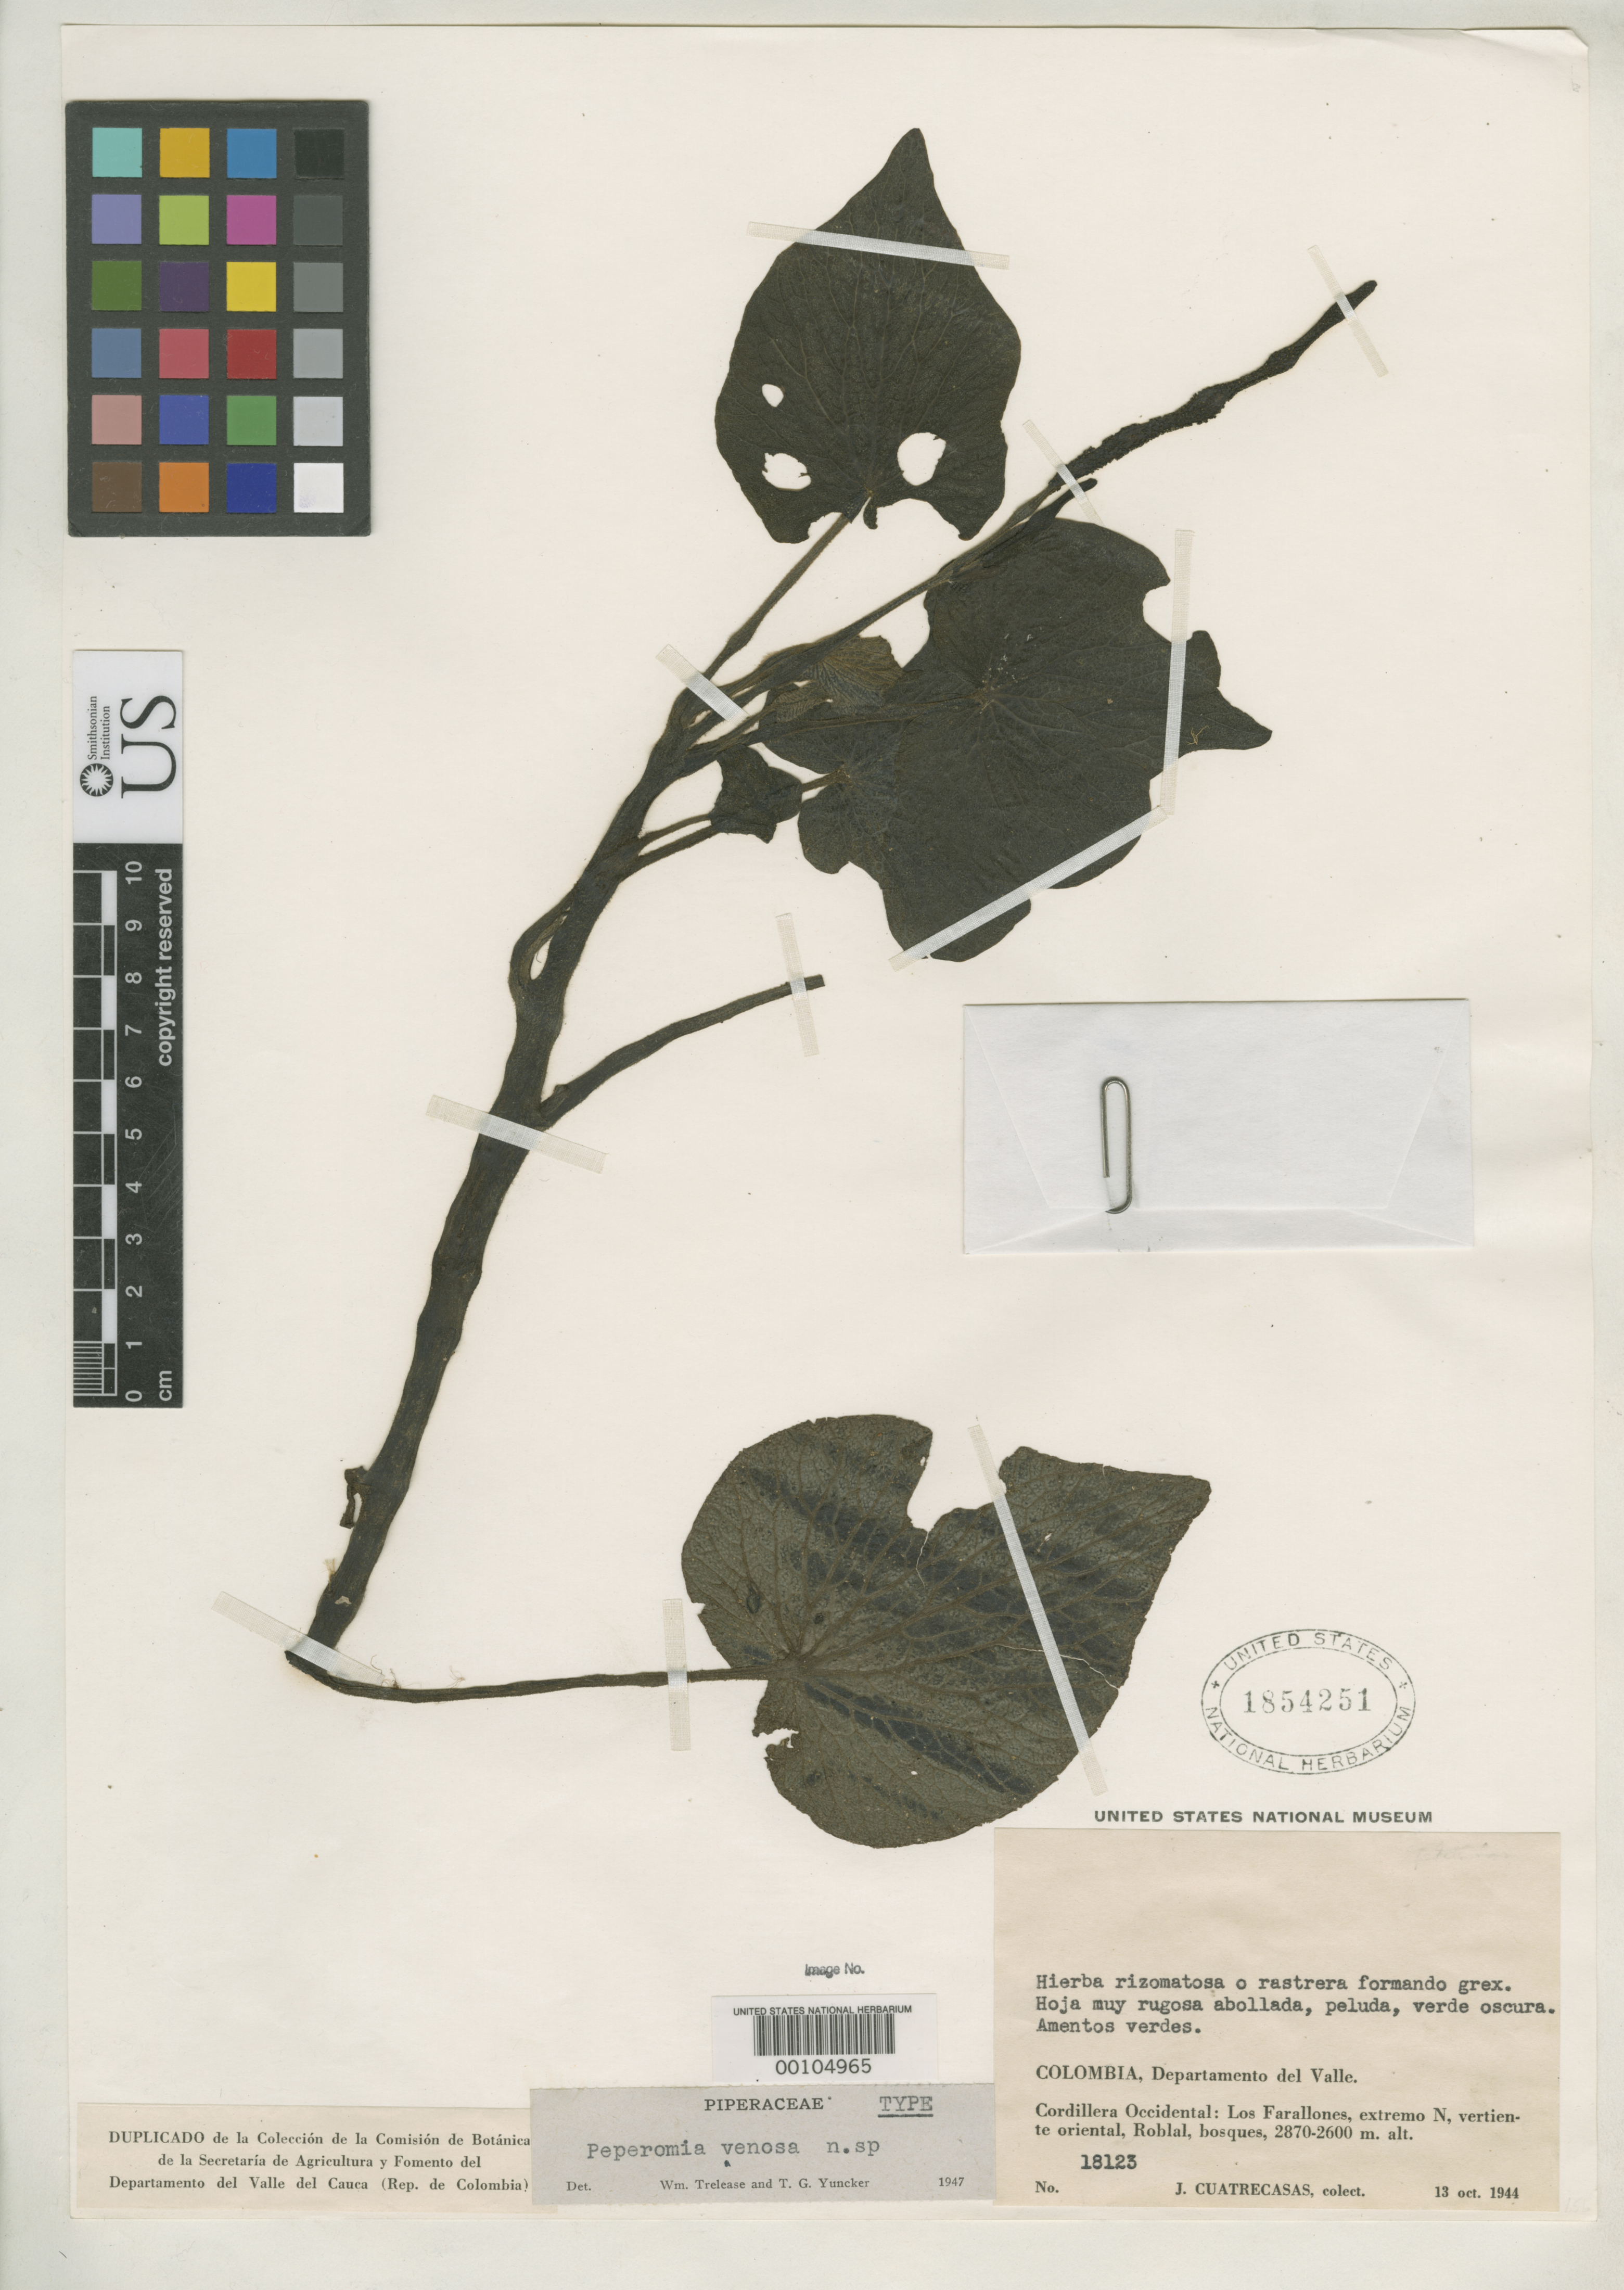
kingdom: Plantae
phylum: Tracheophyta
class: Magnoliopsida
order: Piperales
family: Piperaceae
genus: Peperomia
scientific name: Peperomia venosa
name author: Yunck.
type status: Holotype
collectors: J. Cuatrecasas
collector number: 18123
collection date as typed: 13 Oct 1944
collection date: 1944-10-13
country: Colombia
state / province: Valle del Cauca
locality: Los Farallones, Roblal.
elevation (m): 2600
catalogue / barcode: US 1854251